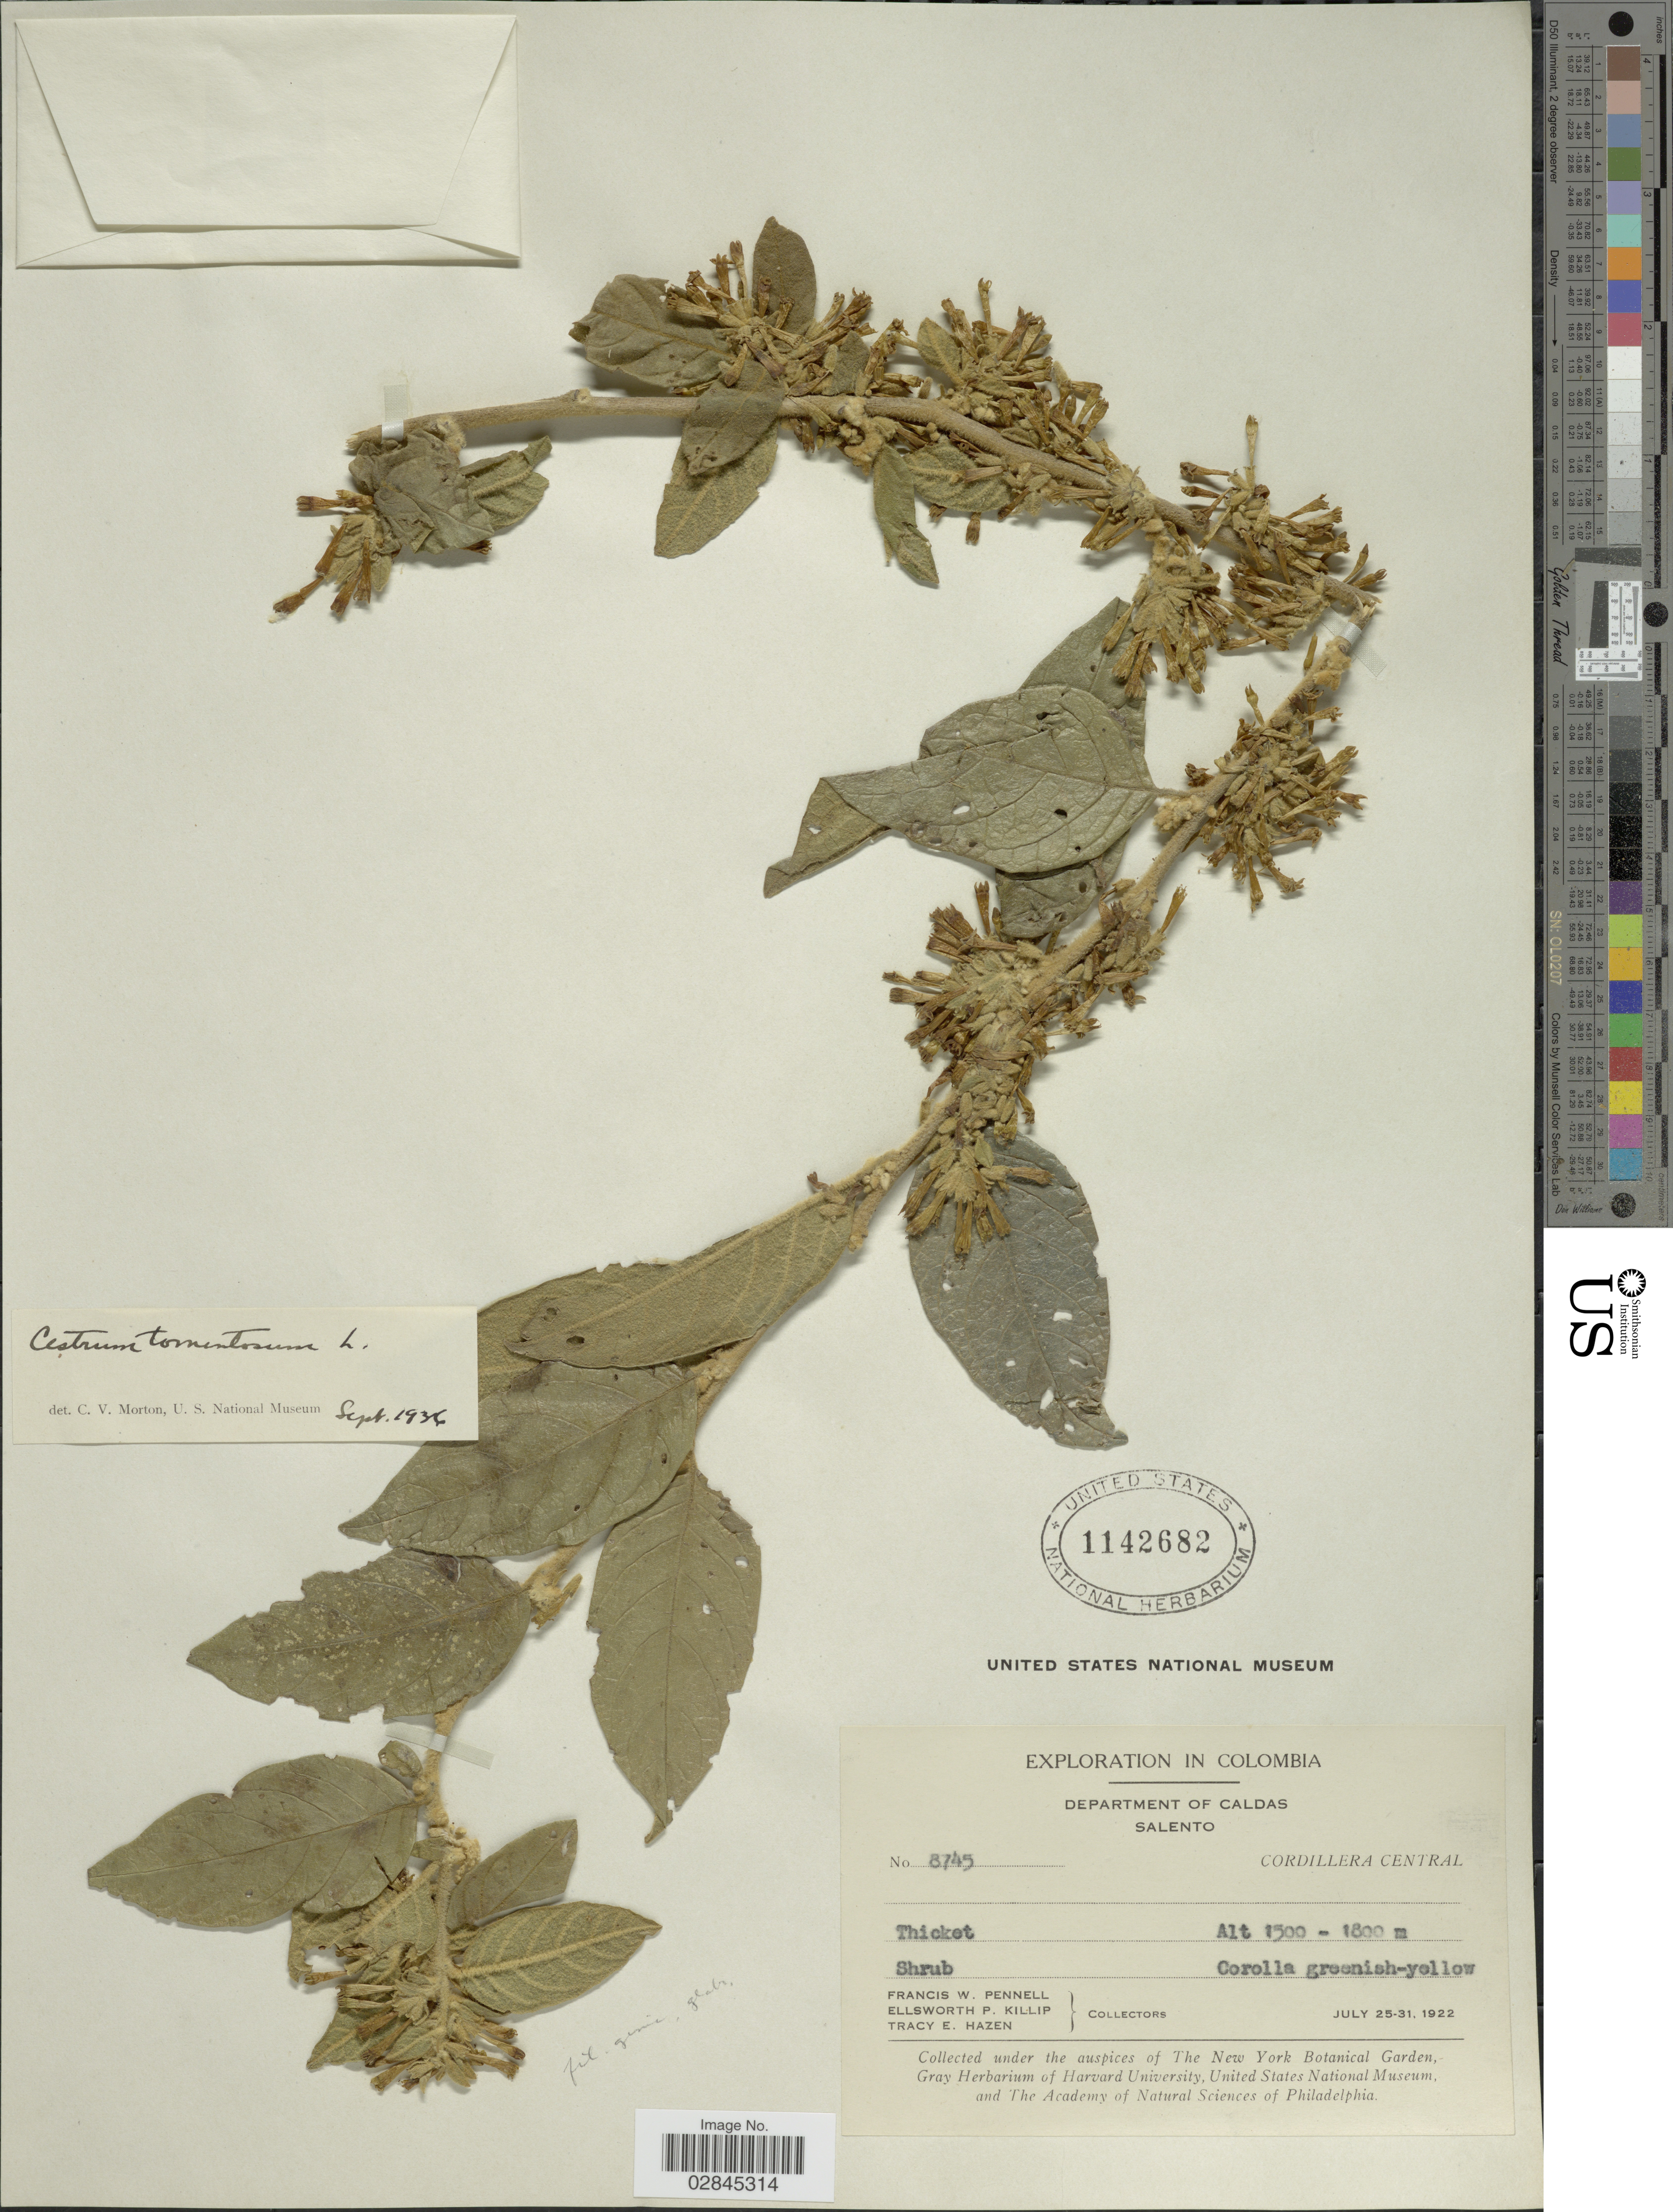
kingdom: Plantae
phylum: Tracheophyta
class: Magnoliopsida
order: Solanales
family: Solanaceae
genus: Cestrum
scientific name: Cestrum tomentosum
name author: L. f.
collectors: F. W. Pennell, E. P. Killip & T. E. Hazen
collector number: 8745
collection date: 1922-07-25/1922-07-31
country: Colombia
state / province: Caldas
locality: Department of Caldas. Salento. Cordillera Central.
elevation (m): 1500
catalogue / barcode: US 1142682